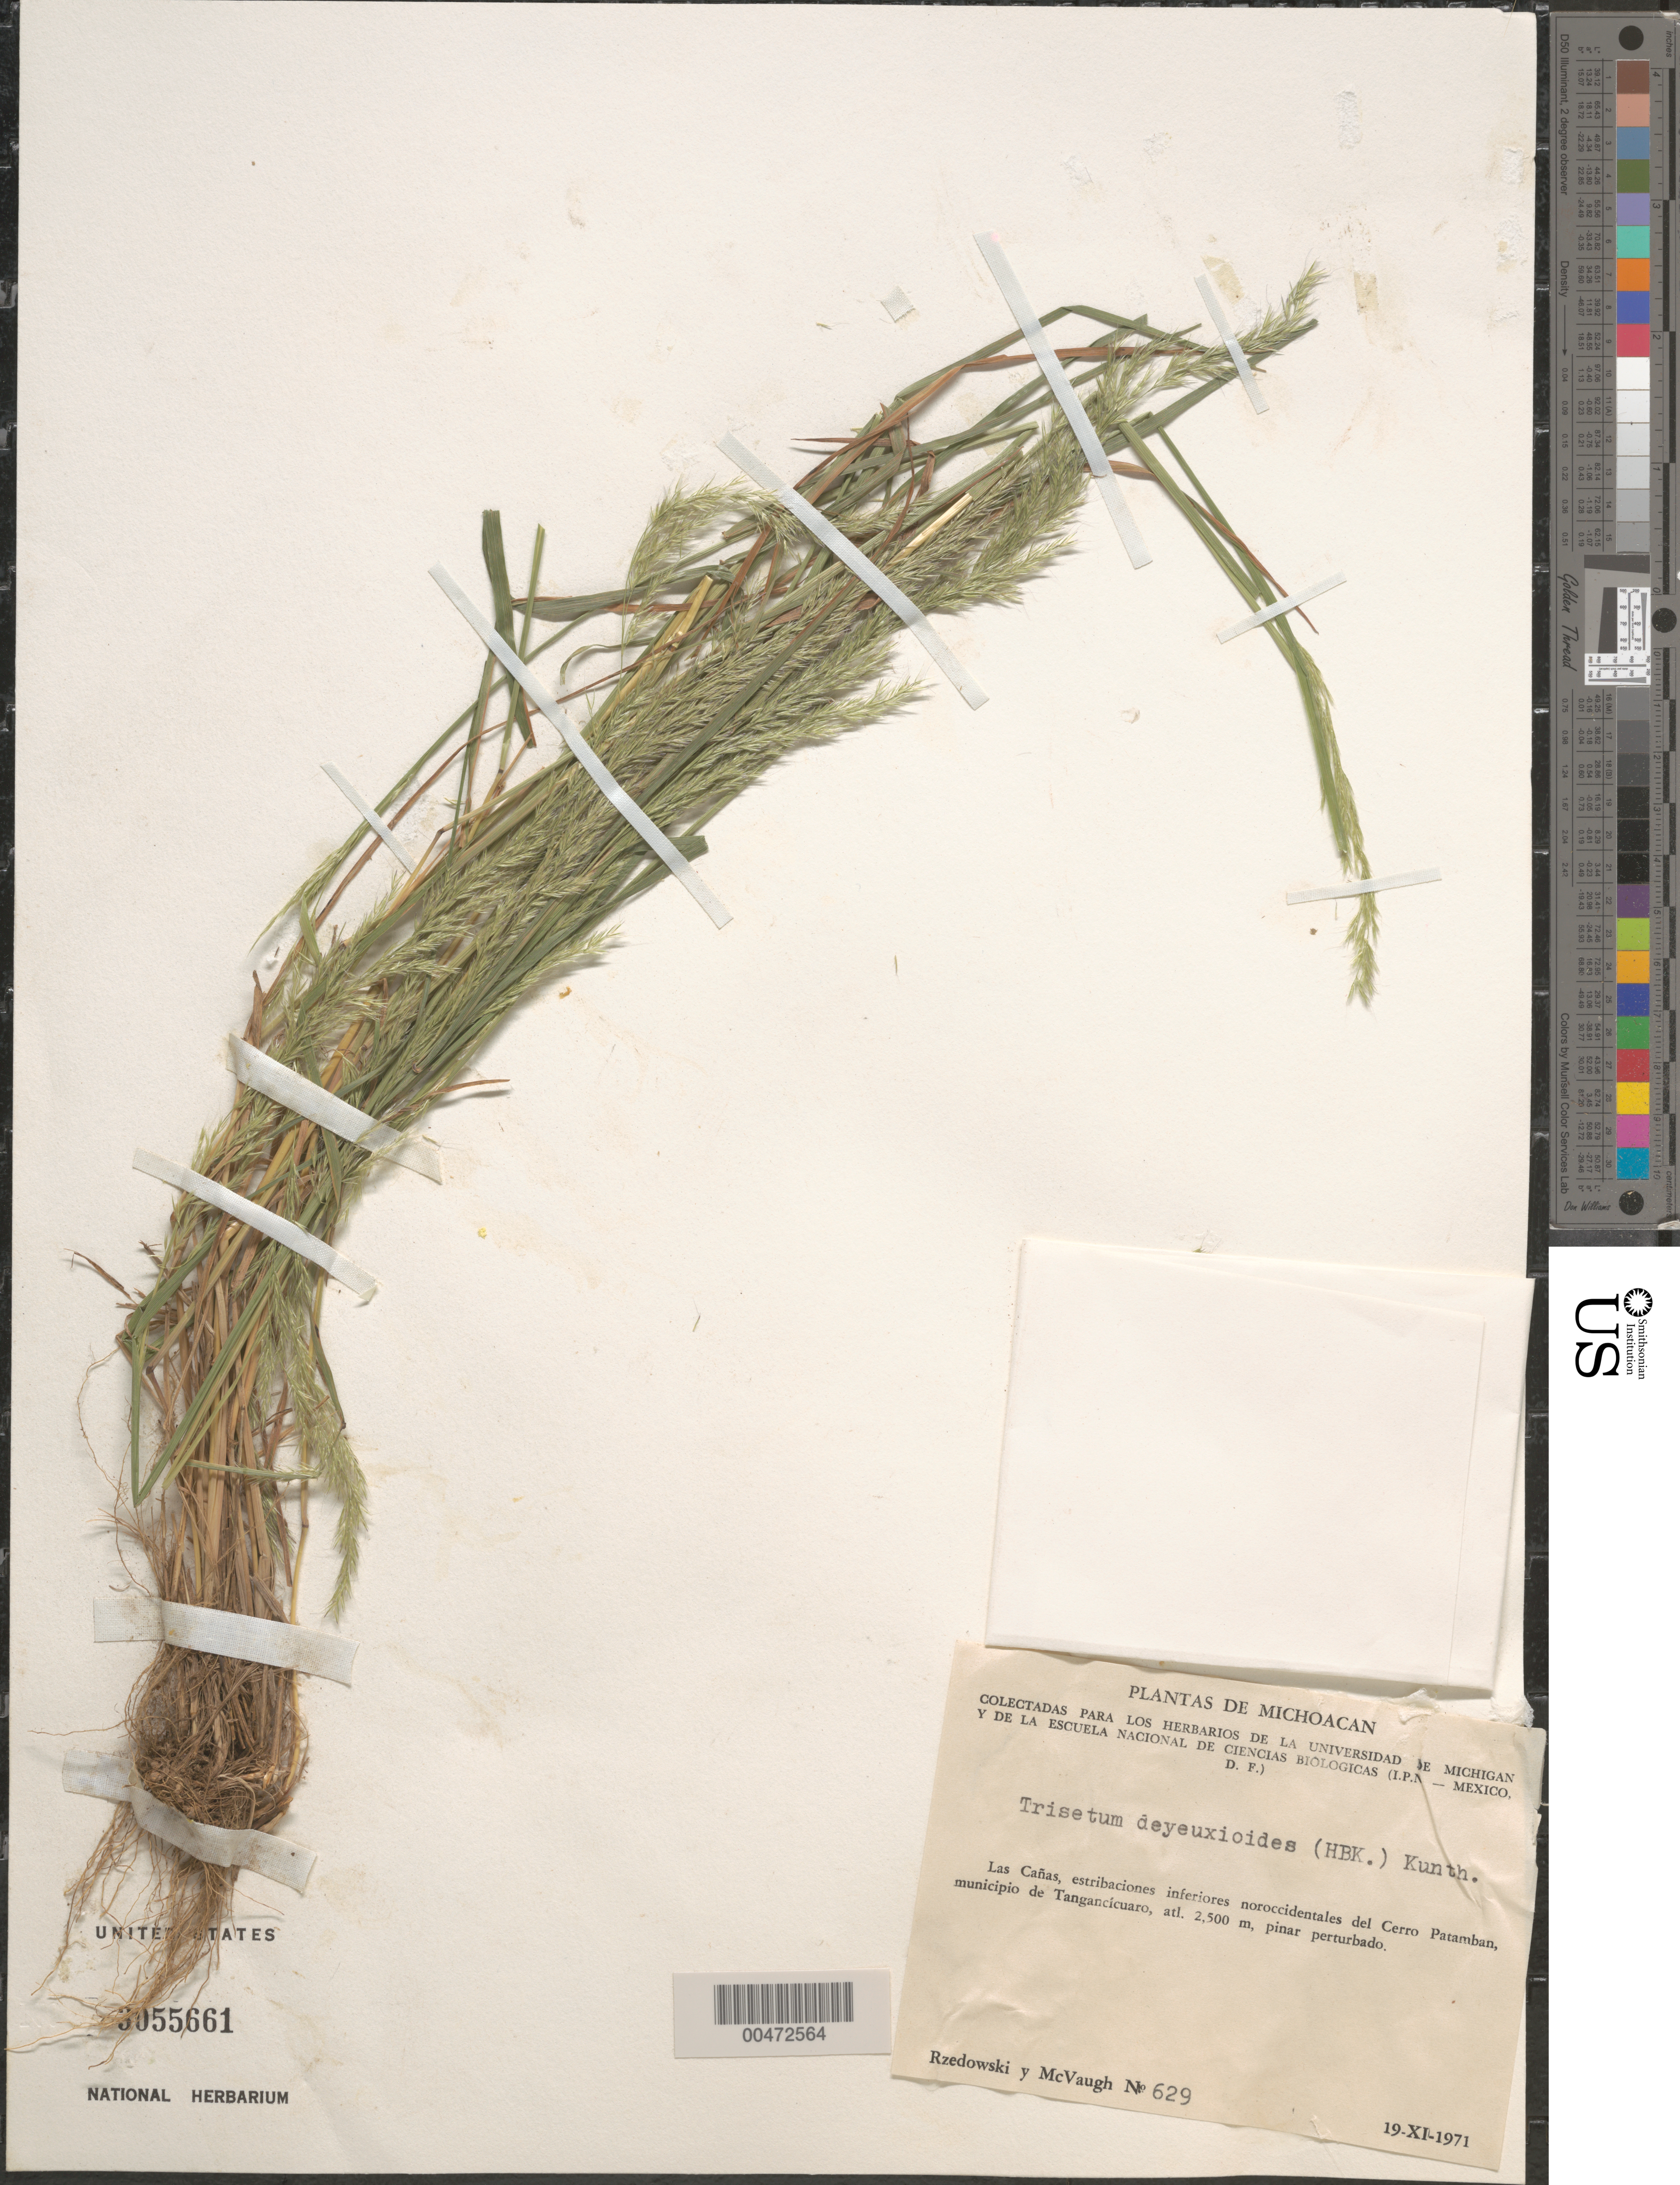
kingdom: Plantae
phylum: Tracheophyta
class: Liliopsida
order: Poales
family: Poaceae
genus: Trisetum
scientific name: Trisetum deyeuxioides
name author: (Kunth) Kunth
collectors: J. Rzedowski & R. McVaugh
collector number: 629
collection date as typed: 19 Nov 1971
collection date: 1971-11-19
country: Mexico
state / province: Michoacán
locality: Las Ca¤as, lower NW spurs of Cerro Patamban, Tanganc¡cuaro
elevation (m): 2500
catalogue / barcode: US 3055661